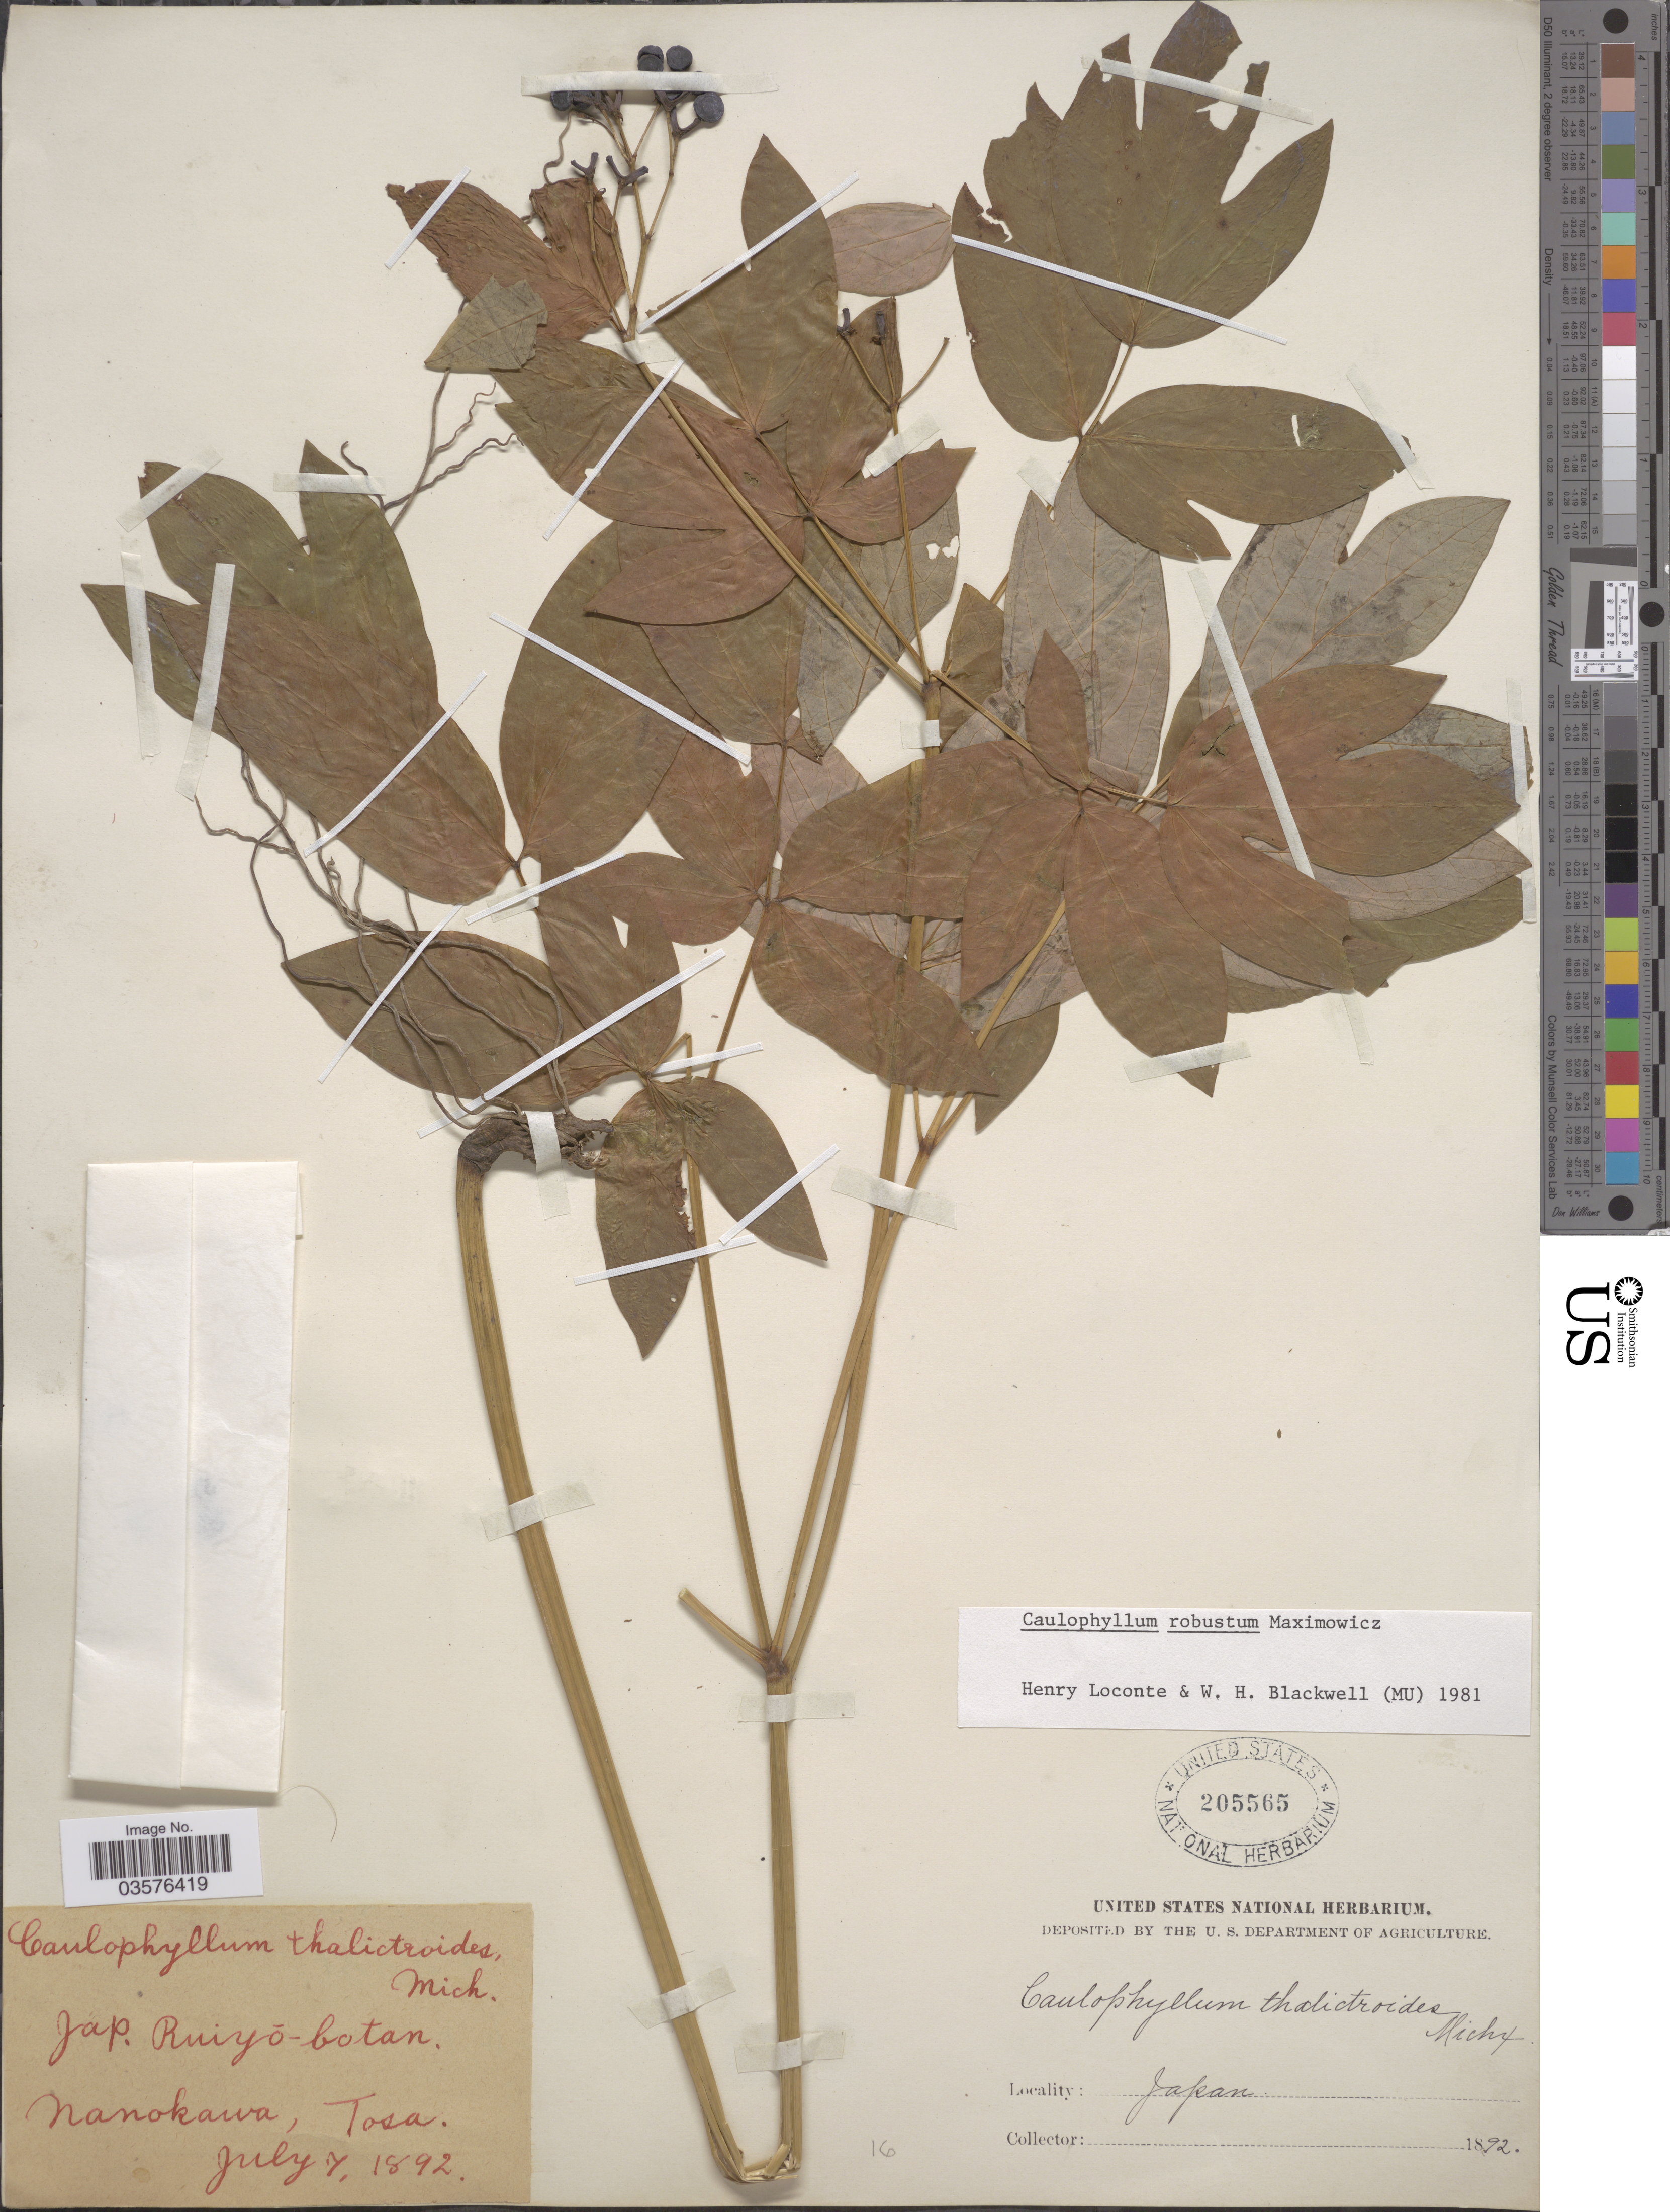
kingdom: Plantae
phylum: Tracheophyta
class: Magnoliopsida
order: Ranunculales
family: Berberidaceae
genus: Caulophyllum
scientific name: Caulophyllum robustum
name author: Michx.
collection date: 1892-07-07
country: Japan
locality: Nanokawa, Tosa.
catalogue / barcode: US 205565